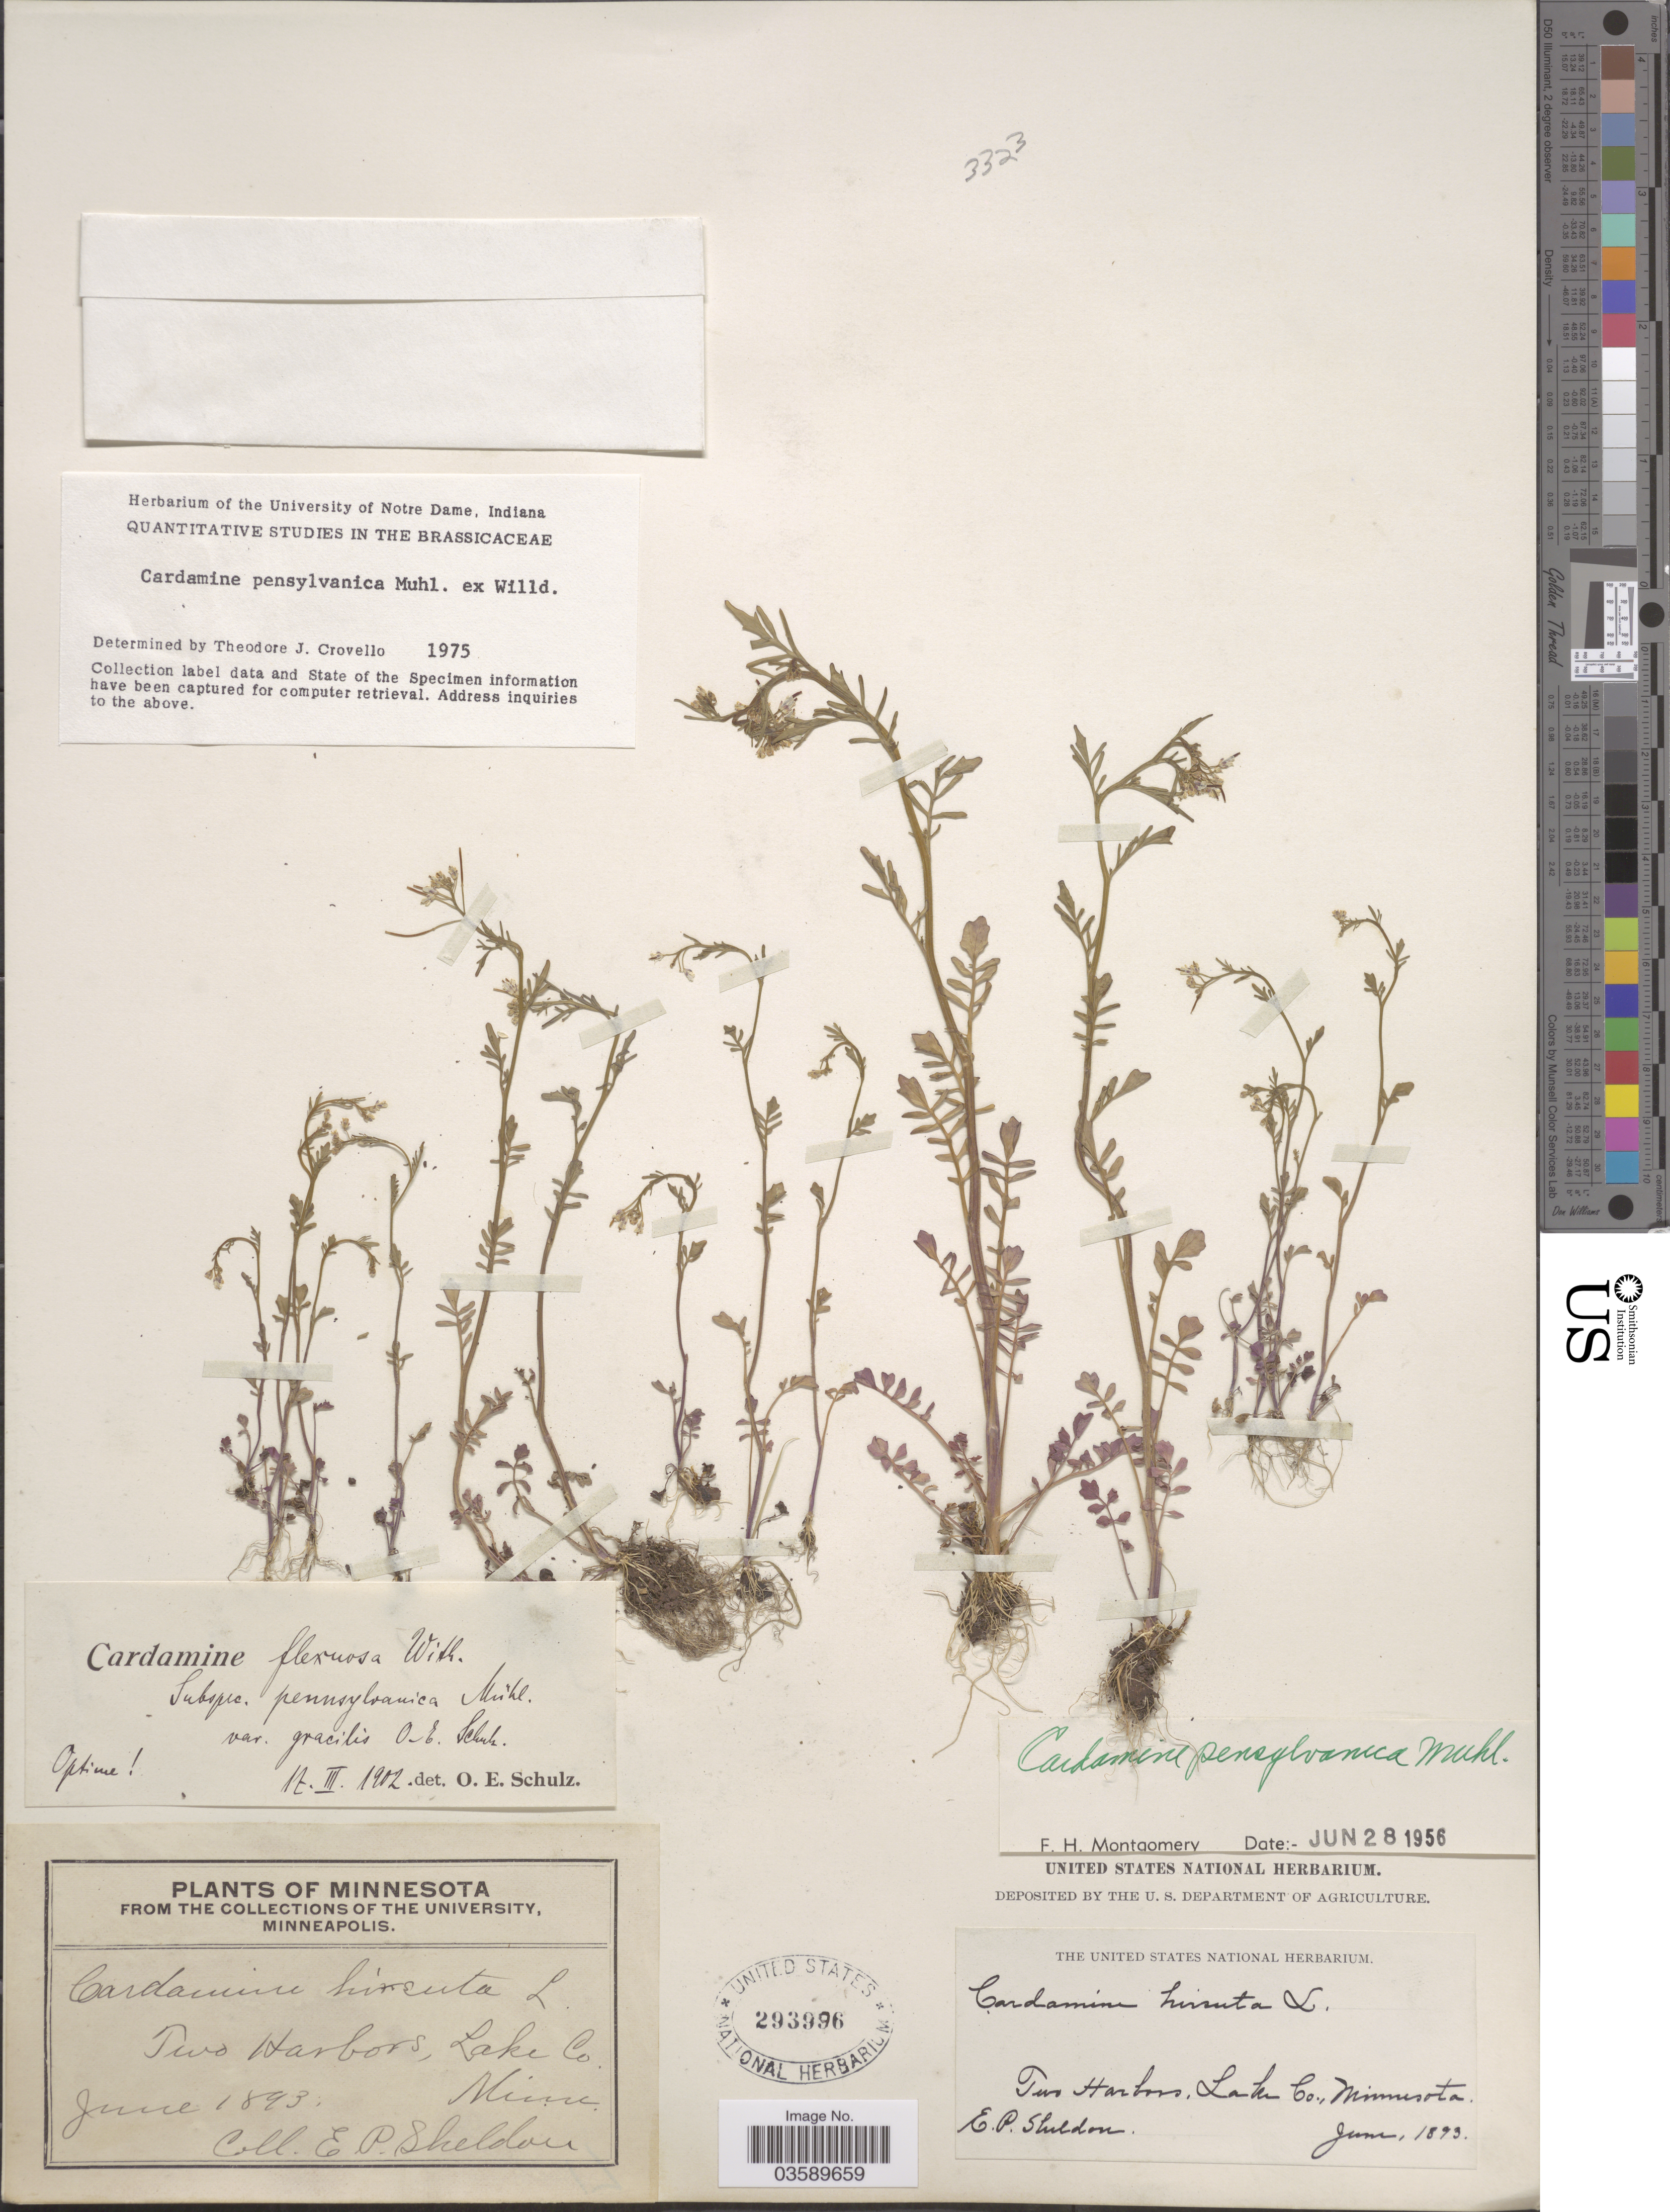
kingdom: Plantae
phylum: Tracheophyta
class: Magnoliopsida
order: Brassicales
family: Brassicaceae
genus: Cardamine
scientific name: Cardamine pensylvanica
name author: Muhl. ex Willd.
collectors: E. P. Sheldon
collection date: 1893-06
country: United States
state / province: Minnesota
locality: Two Harbors, Lake Co.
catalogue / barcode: US 293996